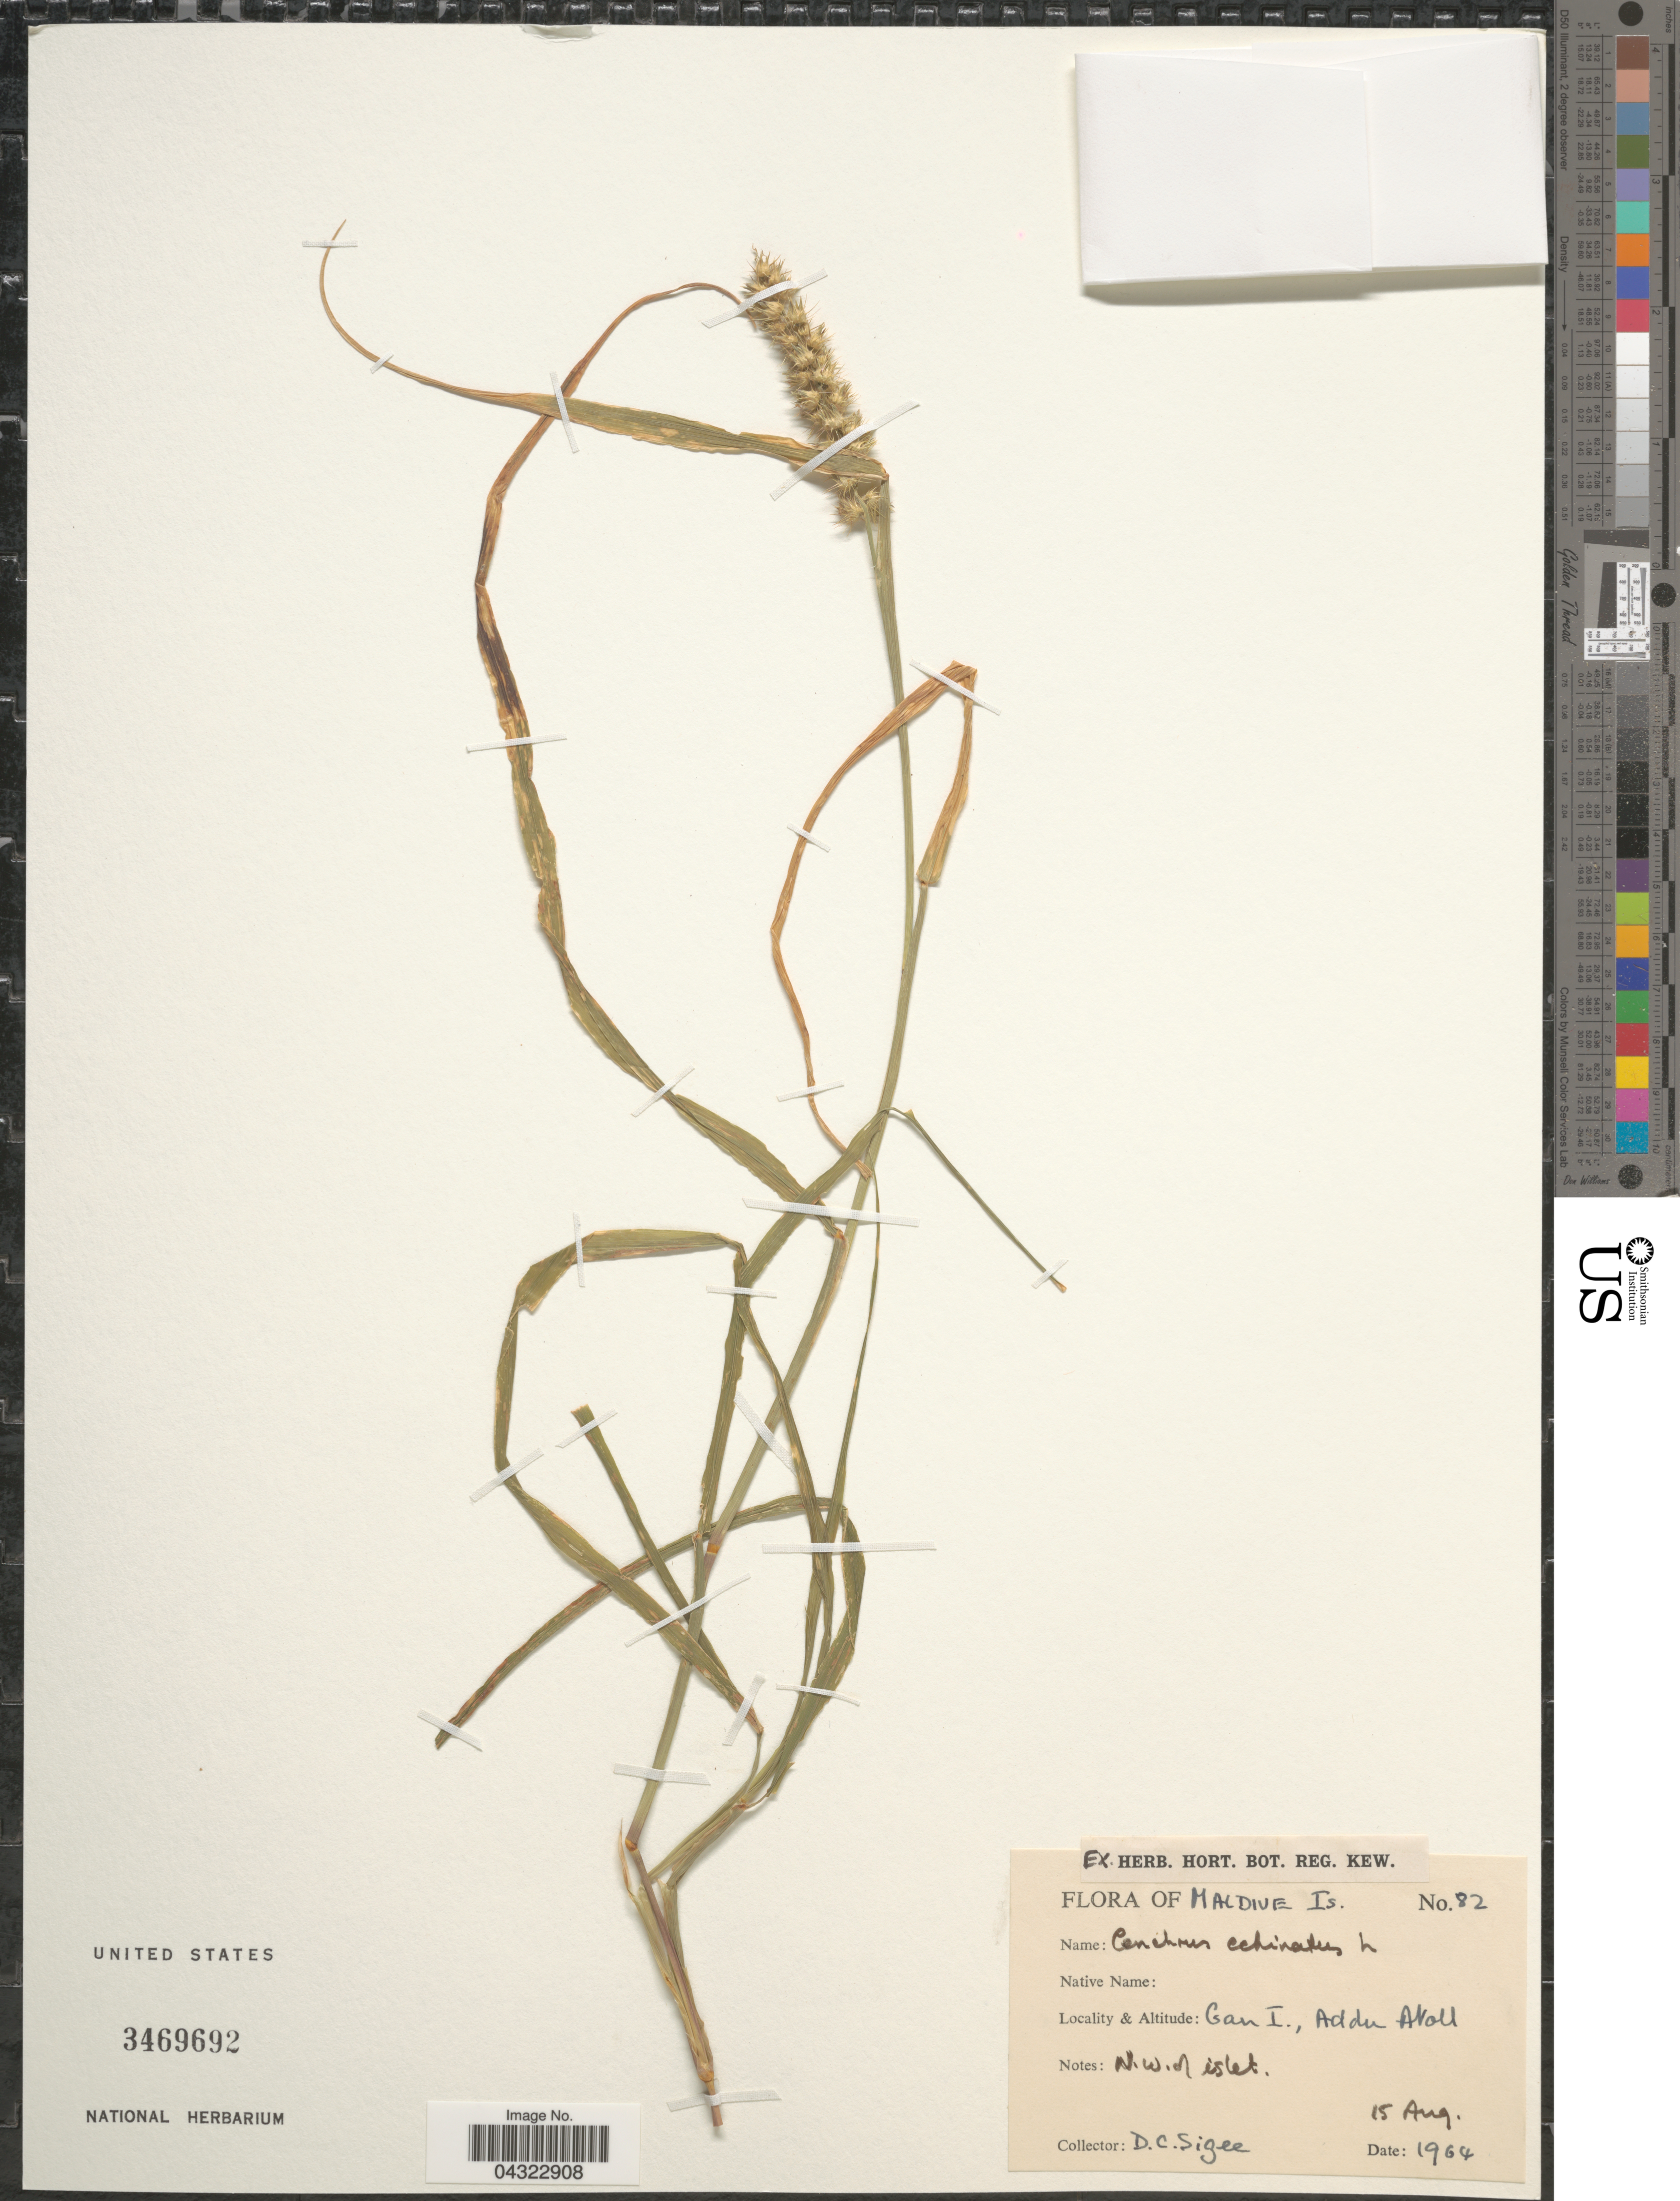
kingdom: Plantae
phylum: Tracheophyta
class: Liliopsida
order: Poales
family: Poaceae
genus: Cenchrus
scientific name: Cenchrus echinatus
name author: L.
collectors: D. C. Sigee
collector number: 82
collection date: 1964-08-15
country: Maldive Islands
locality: Gan I., Addu Atoll. N.W. of islet.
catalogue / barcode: US 3469692